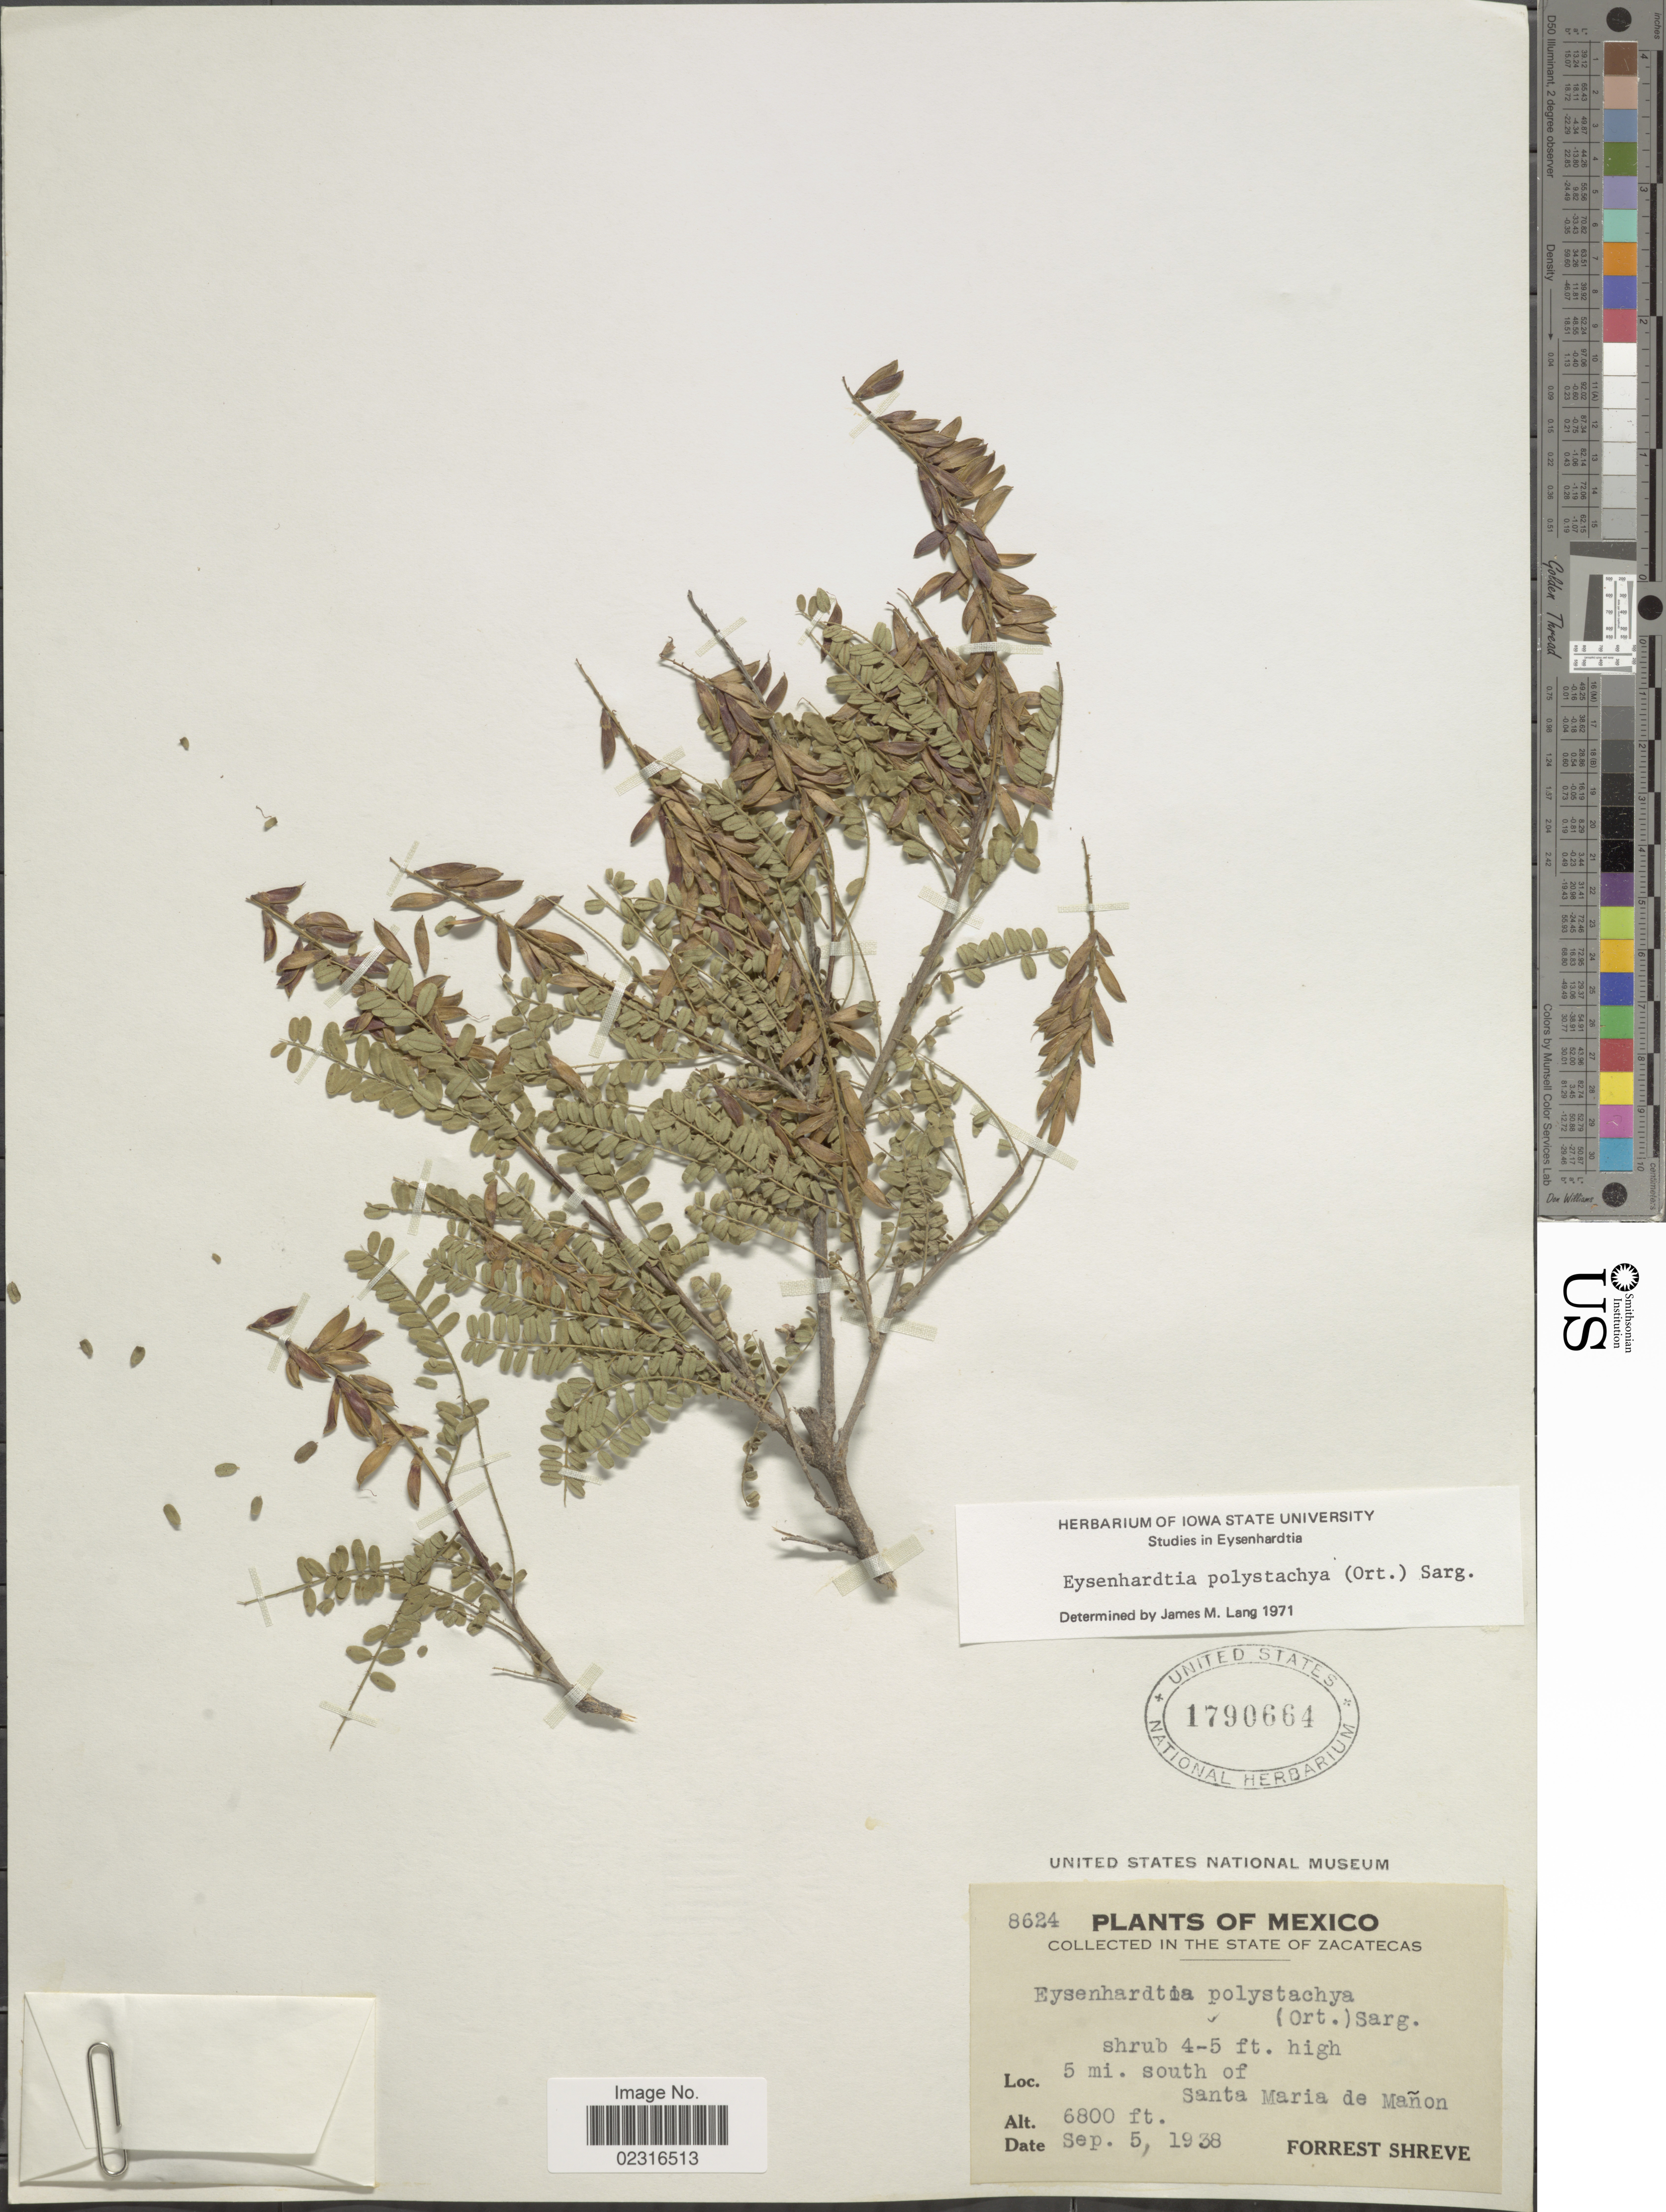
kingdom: Plantae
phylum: Tracheophyta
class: Magnoliopsida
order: Fabales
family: Fabaceae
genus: Eysenhardtia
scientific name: Eysenhardtia polystachya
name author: (Ortega) Sarg.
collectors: F. Shreve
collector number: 8624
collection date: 1938-09-05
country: Mexico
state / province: Zacatecas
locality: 5 mi. south of Santa Maria de Manon.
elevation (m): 2073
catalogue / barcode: US 1790664